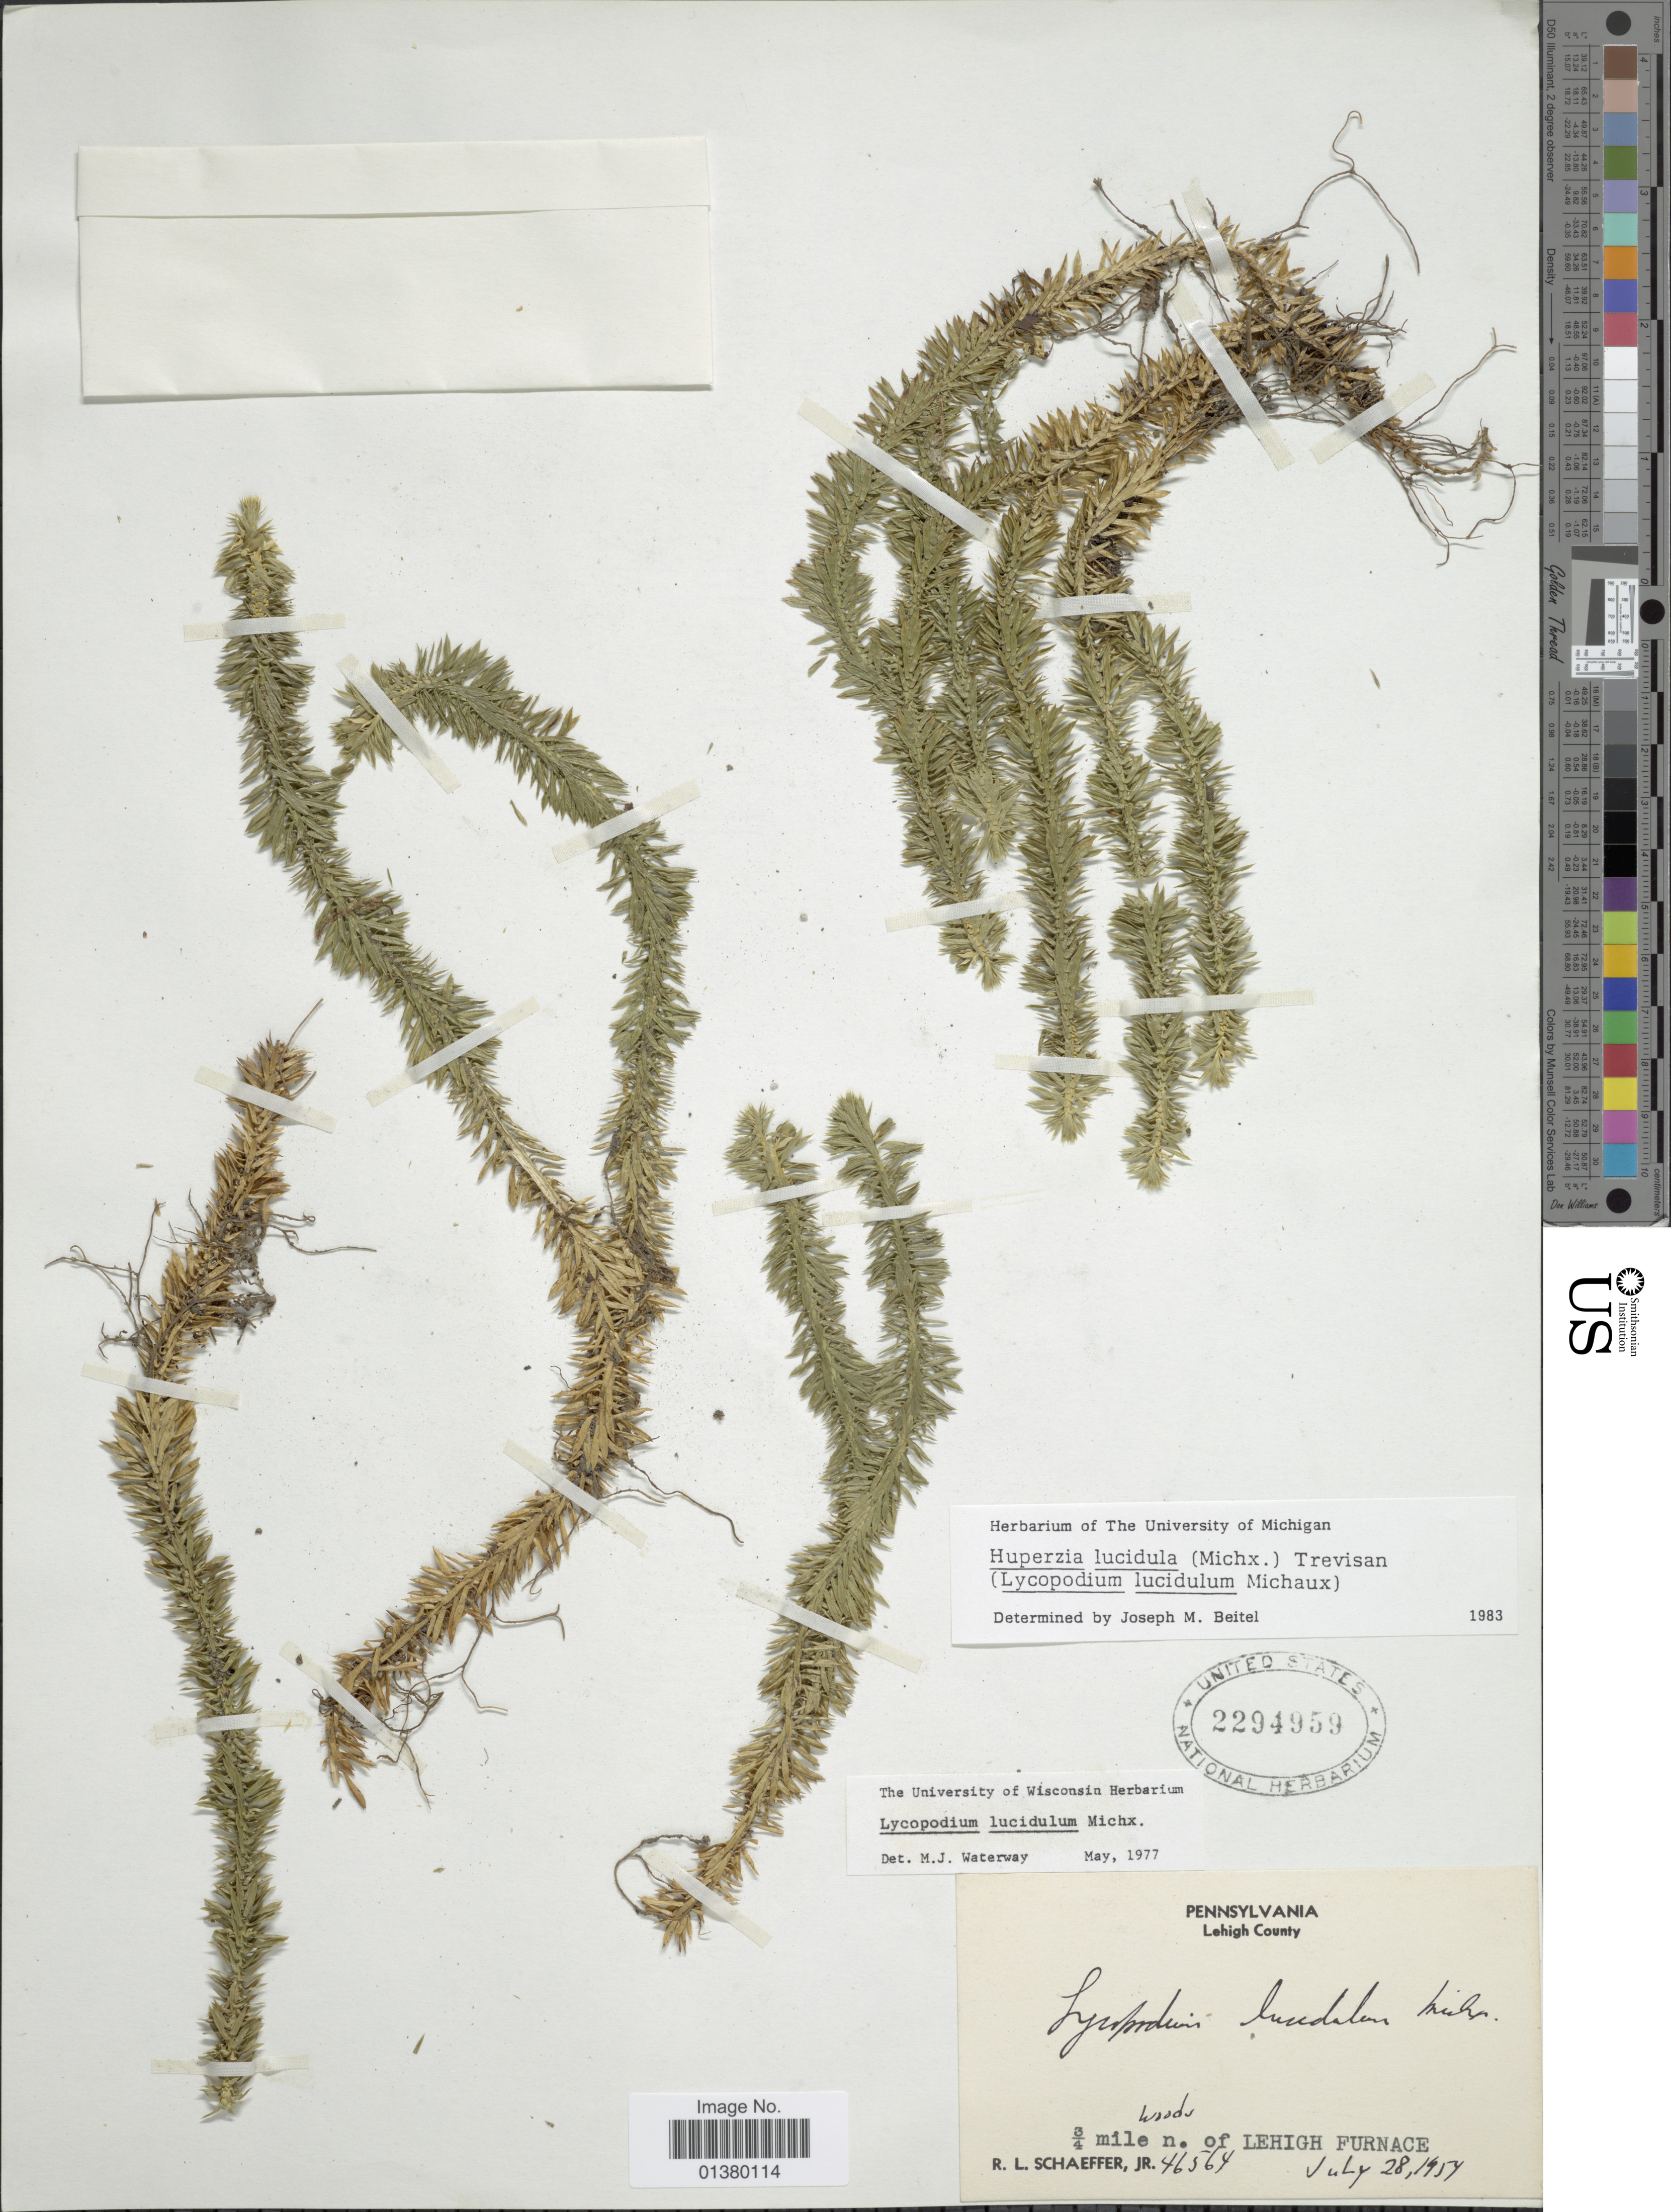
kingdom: Plantae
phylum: Tracheophyta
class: Lycopodiopsida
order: Lycopodiales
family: Lycopodiaceae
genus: Huperzia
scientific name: Huperzia lucidula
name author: (Michx.) Trevis.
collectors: R. Schaeffer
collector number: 46564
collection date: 1954-07-28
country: United States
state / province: Pennsylvania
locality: Lehigh County, ¾ mile woods n. of Lehigh Furnace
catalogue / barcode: US 2294959